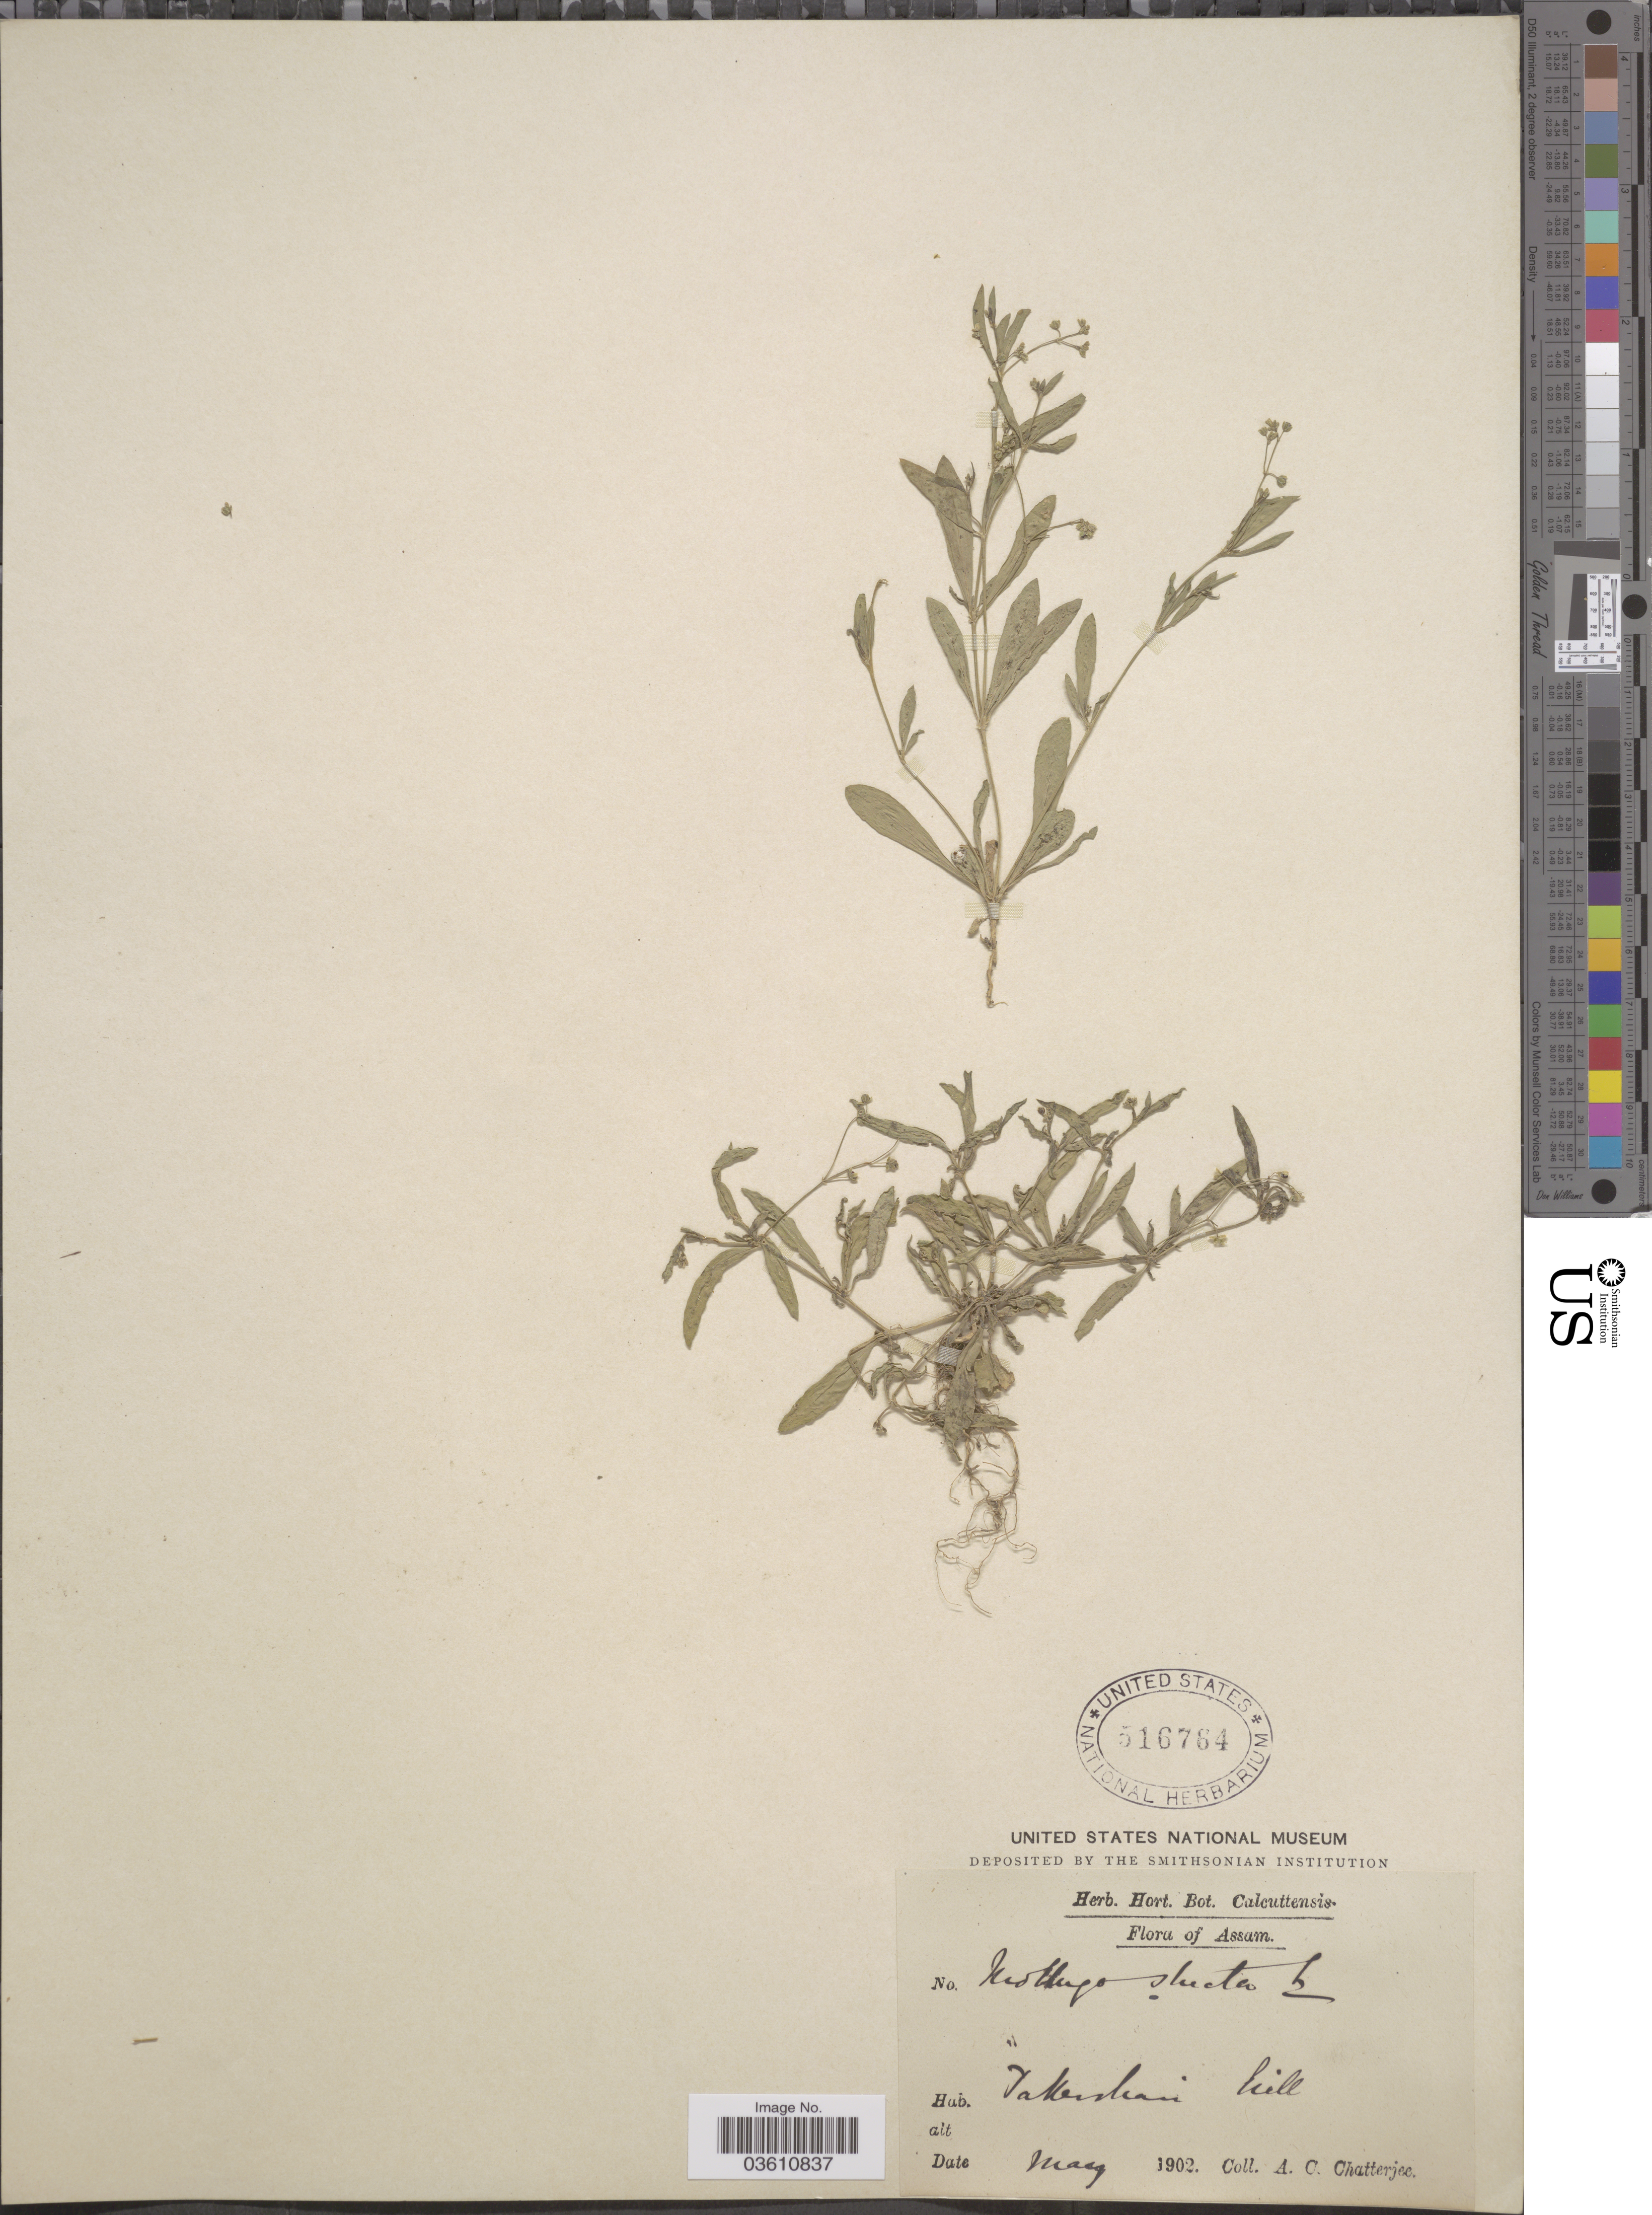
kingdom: Plantae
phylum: Tracheophyta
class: Magnoliopsida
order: Caryophyllales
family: Molluginaceae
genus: Trigastrotheca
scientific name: Trigastrotheca pentaphylla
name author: (L.) Thulin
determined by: Strong, Mark T., (BOT), Smithsonian Institution - National Museum of Natural History (UNITED STATES)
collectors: A. Chatterjee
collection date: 1902-05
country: India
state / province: Assam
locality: Takershani [interpreted] hill.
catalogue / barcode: US 516764